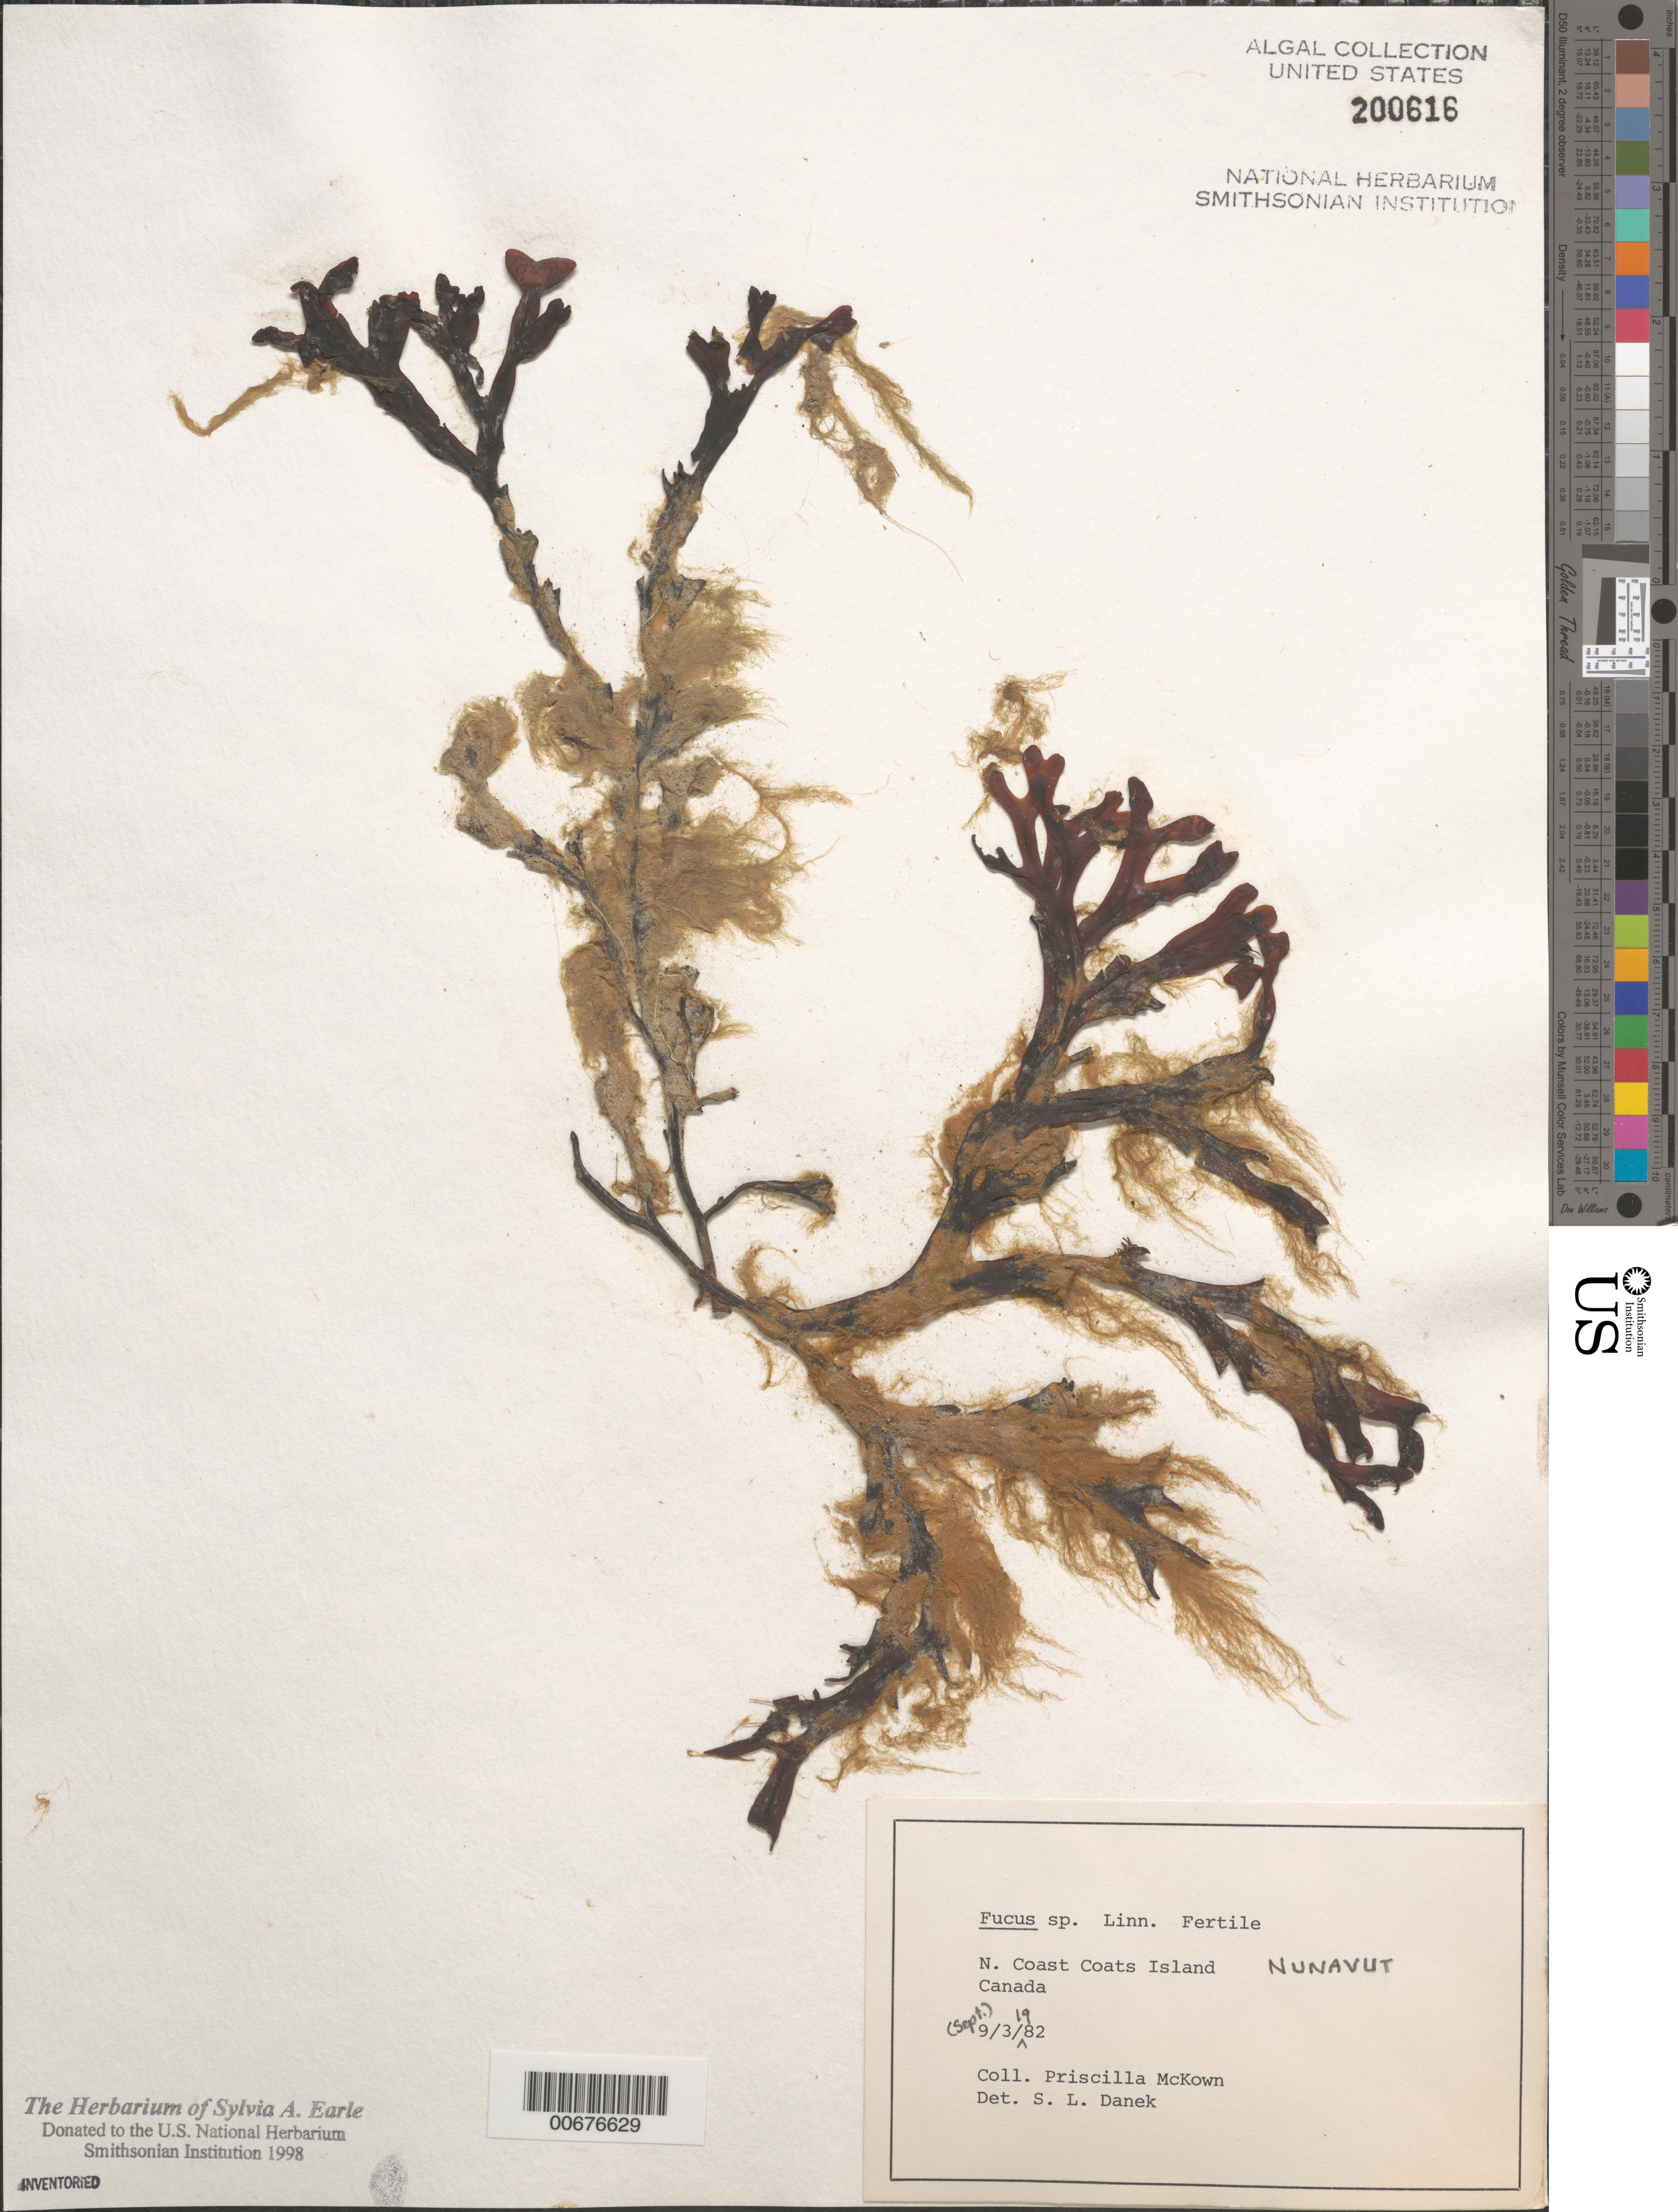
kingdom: Chromista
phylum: Ochrophyta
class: Phaeophyceae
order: Fucales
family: Fucaceae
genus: Fucus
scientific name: Fucus sp.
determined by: Danek, S. L.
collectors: P. McKown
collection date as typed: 03 Sep 1982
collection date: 1982-09-03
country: Canada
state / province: Nunavut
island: Coats Island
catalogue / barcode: US 200616